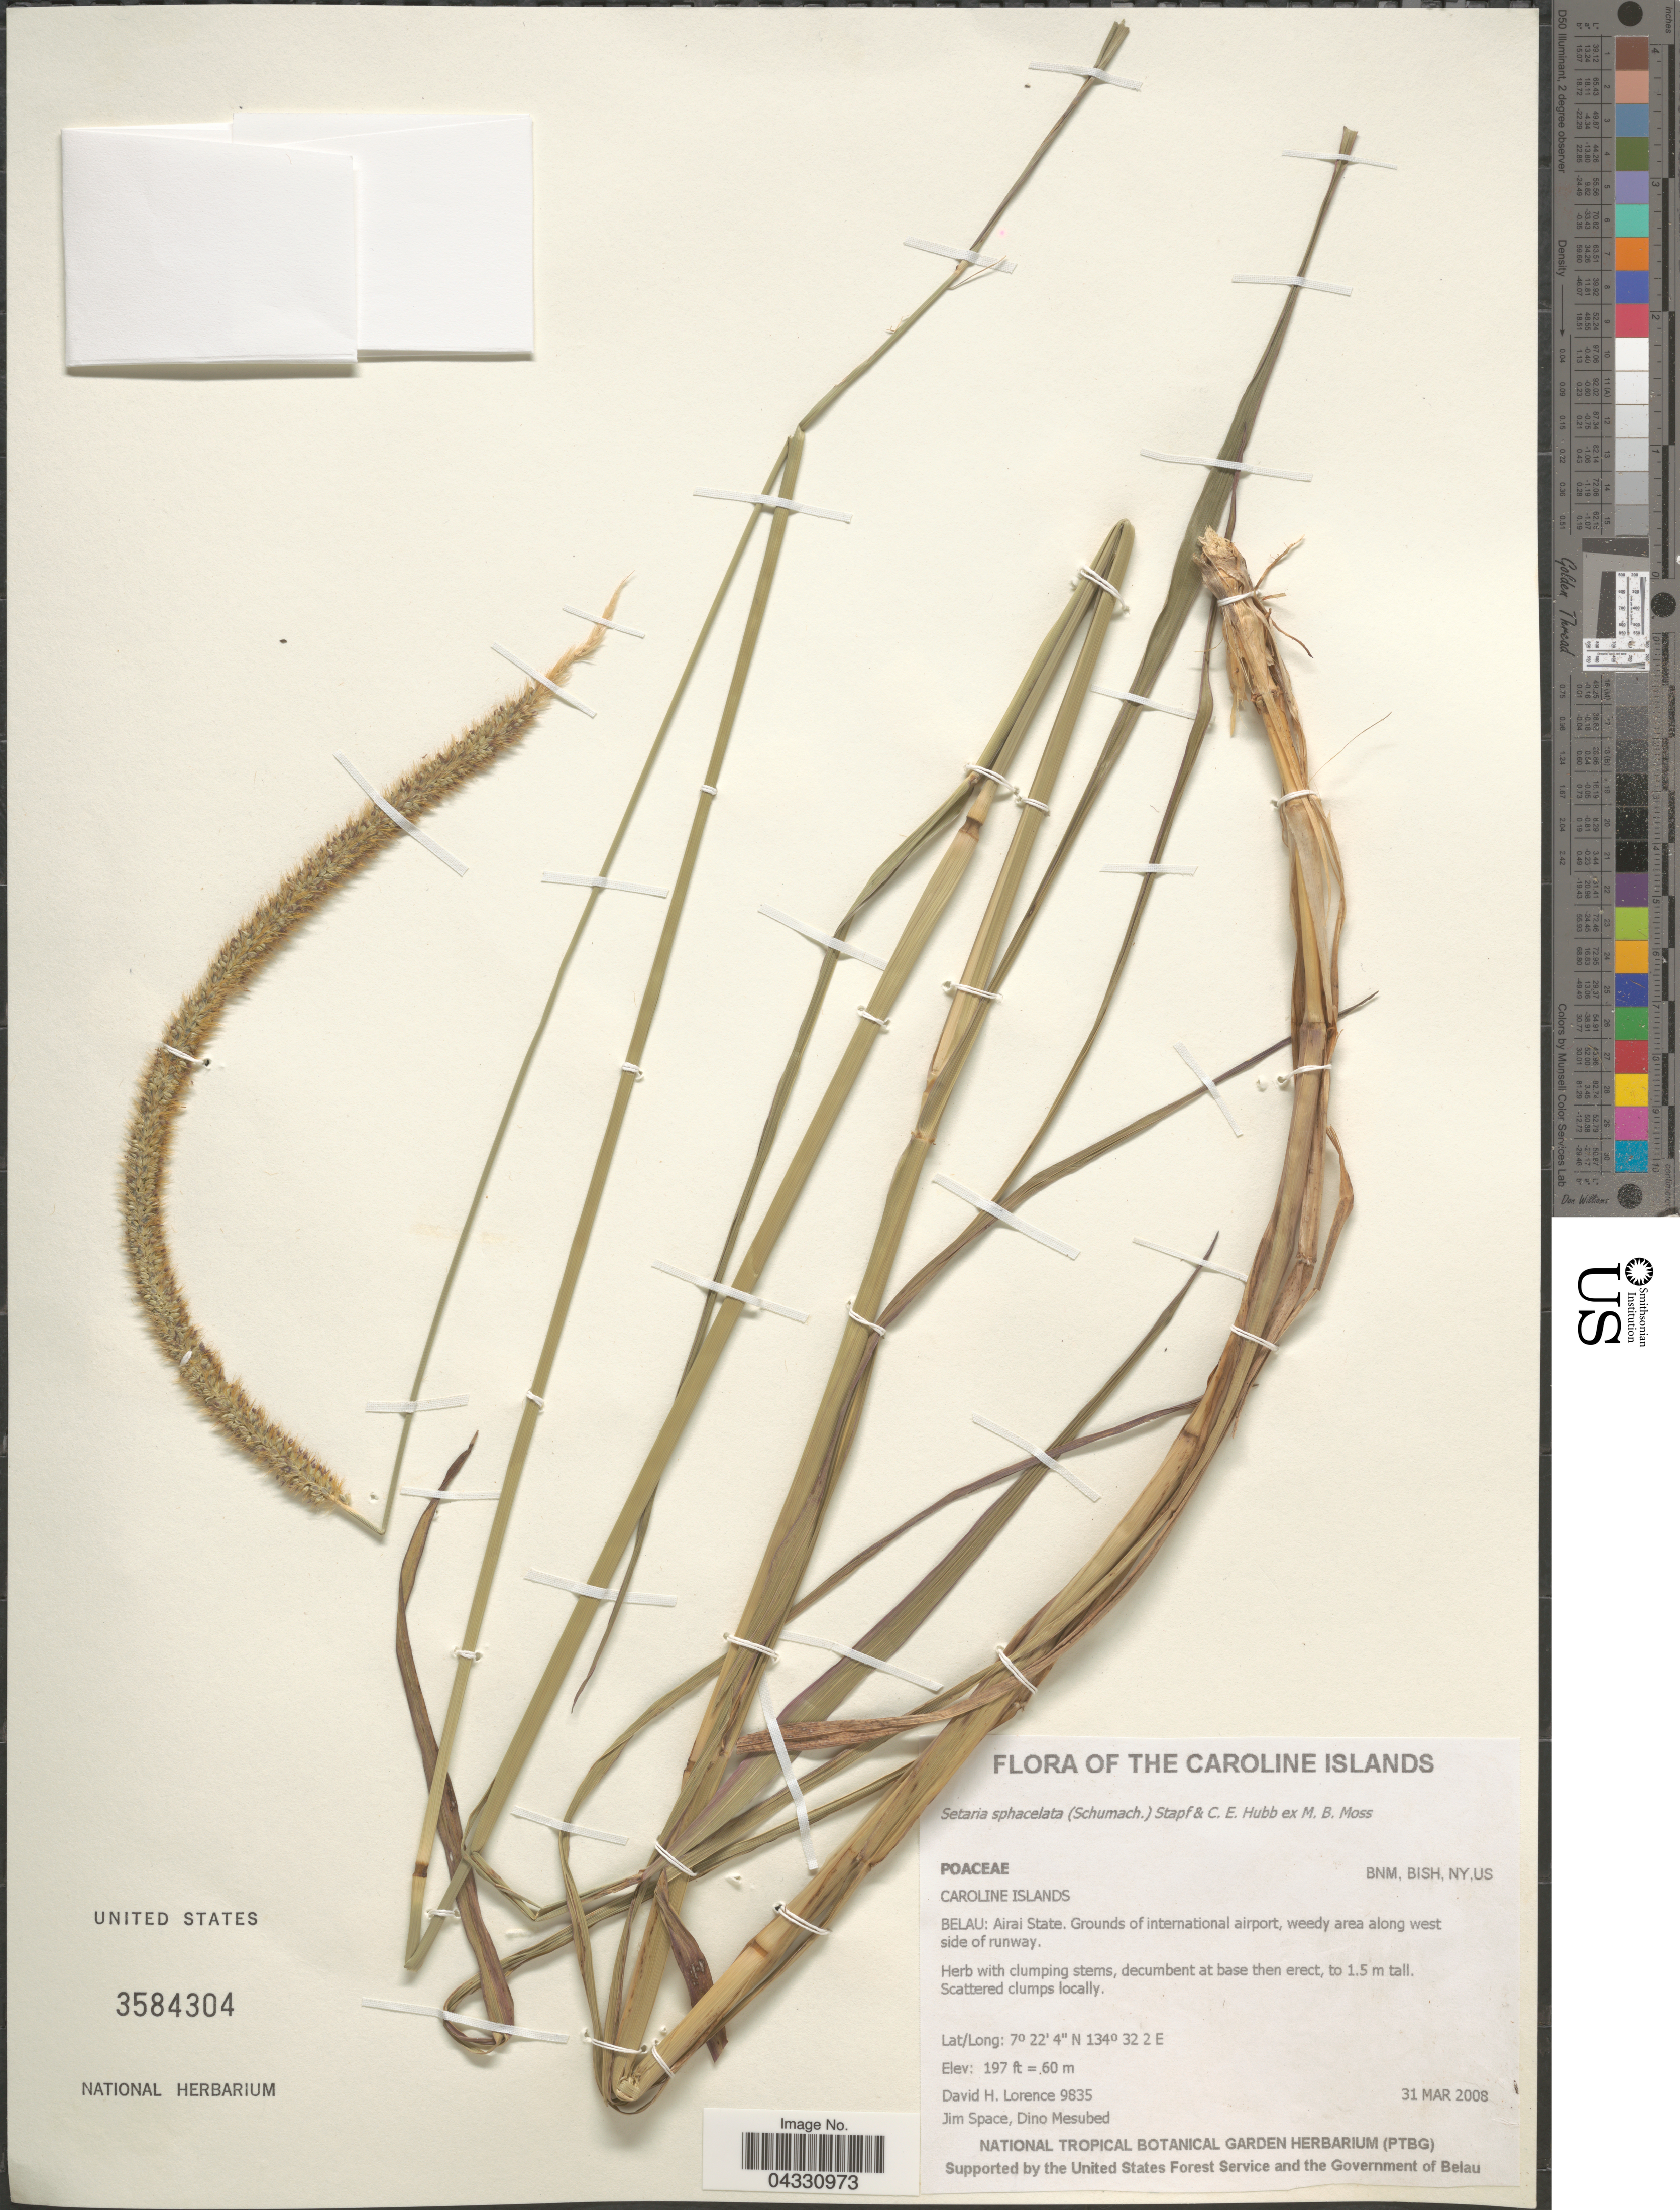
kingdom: Plantae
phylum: Tracheophyta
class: Liliopsida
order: Poales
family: Poaceae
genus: Setaria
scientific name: Setaria sphacelata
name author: (Schumach.) Stapf & Hubb. ex Moss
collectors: D. Lorence, J. Space & D. Mesubed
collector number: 9835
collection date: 2008-03-31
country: Palau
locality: The Caroline Islands. Airai State. Grounds of international airport, weedy area along west side of runway.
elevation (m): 60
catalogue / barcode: US 3584304